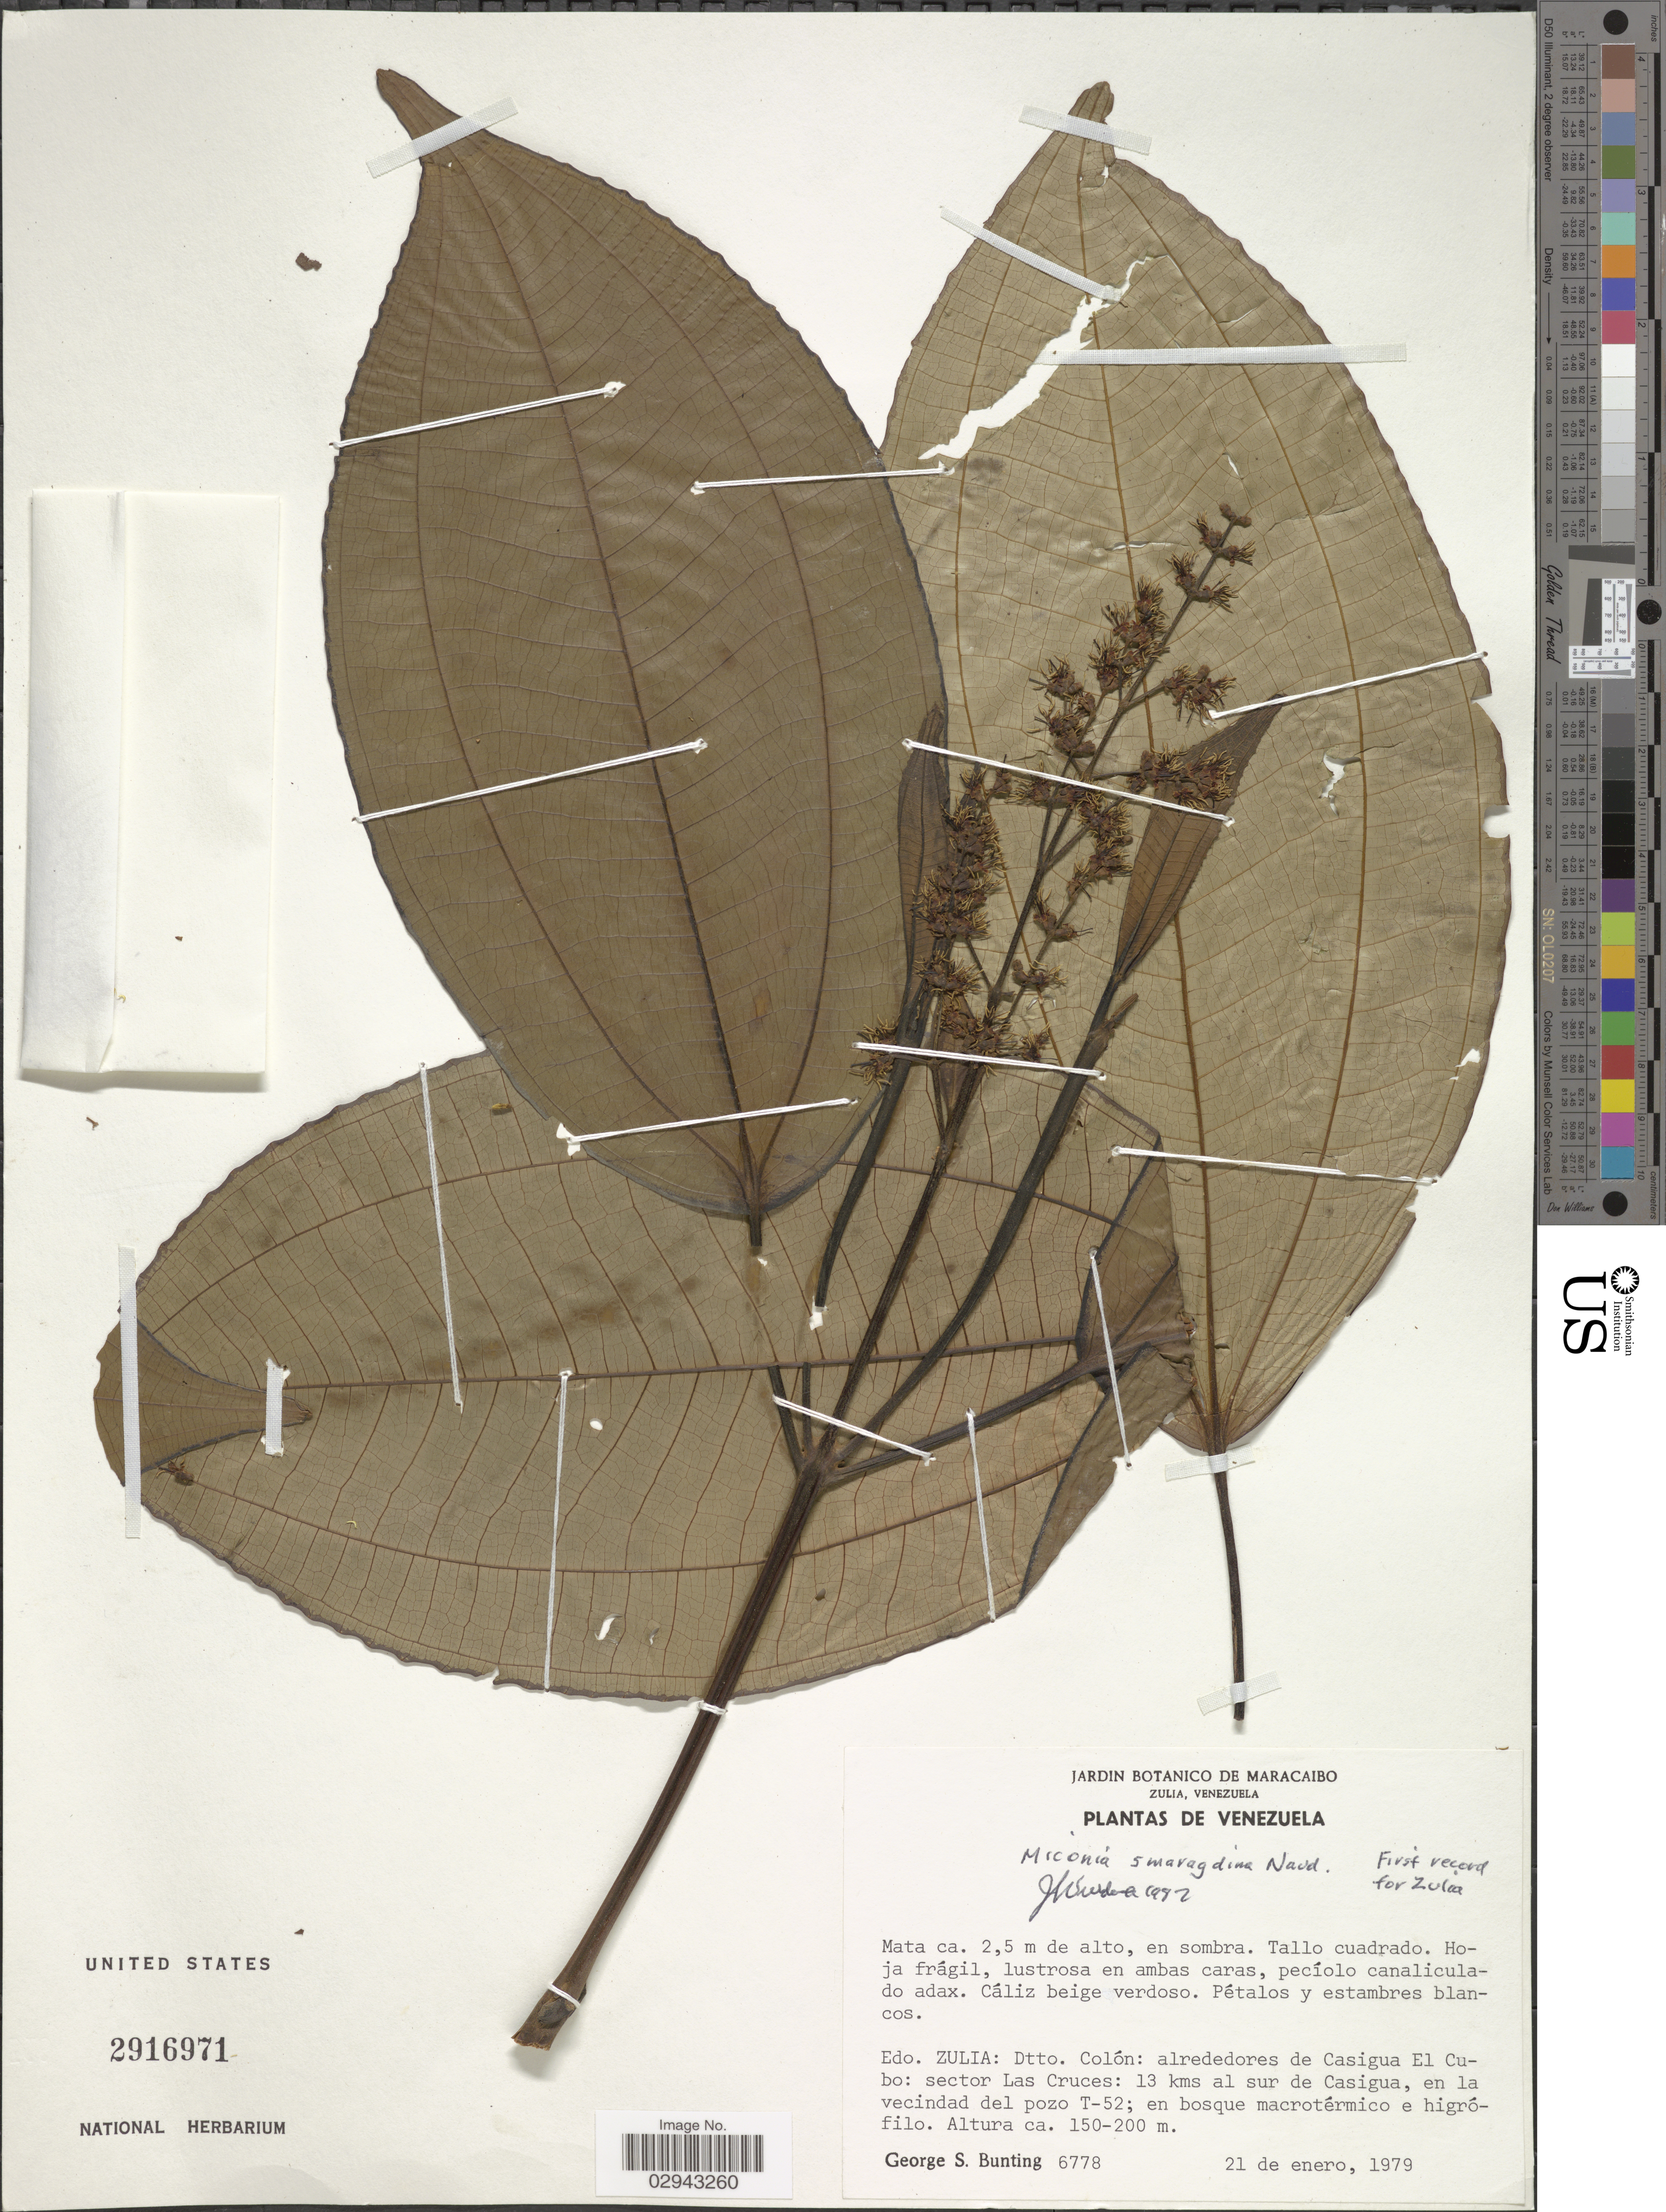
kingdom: Plantae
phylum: Tracheophyta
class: Magnoliopsida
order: Myrtales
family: Melastomataceae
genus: Miconia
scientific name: Miconia smaragdina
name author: Naudin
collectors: G. S. Bunting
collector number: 6778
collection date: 1979-01-21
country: Venezuela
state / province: Zulia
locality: Dtto. Colón: alrededores de Casigua El Cubo: sector Las Cruces, unos 13 kms al sur de Casigua, en la vecindad del pozo T-52.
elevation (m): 150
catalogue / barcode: US 2916971